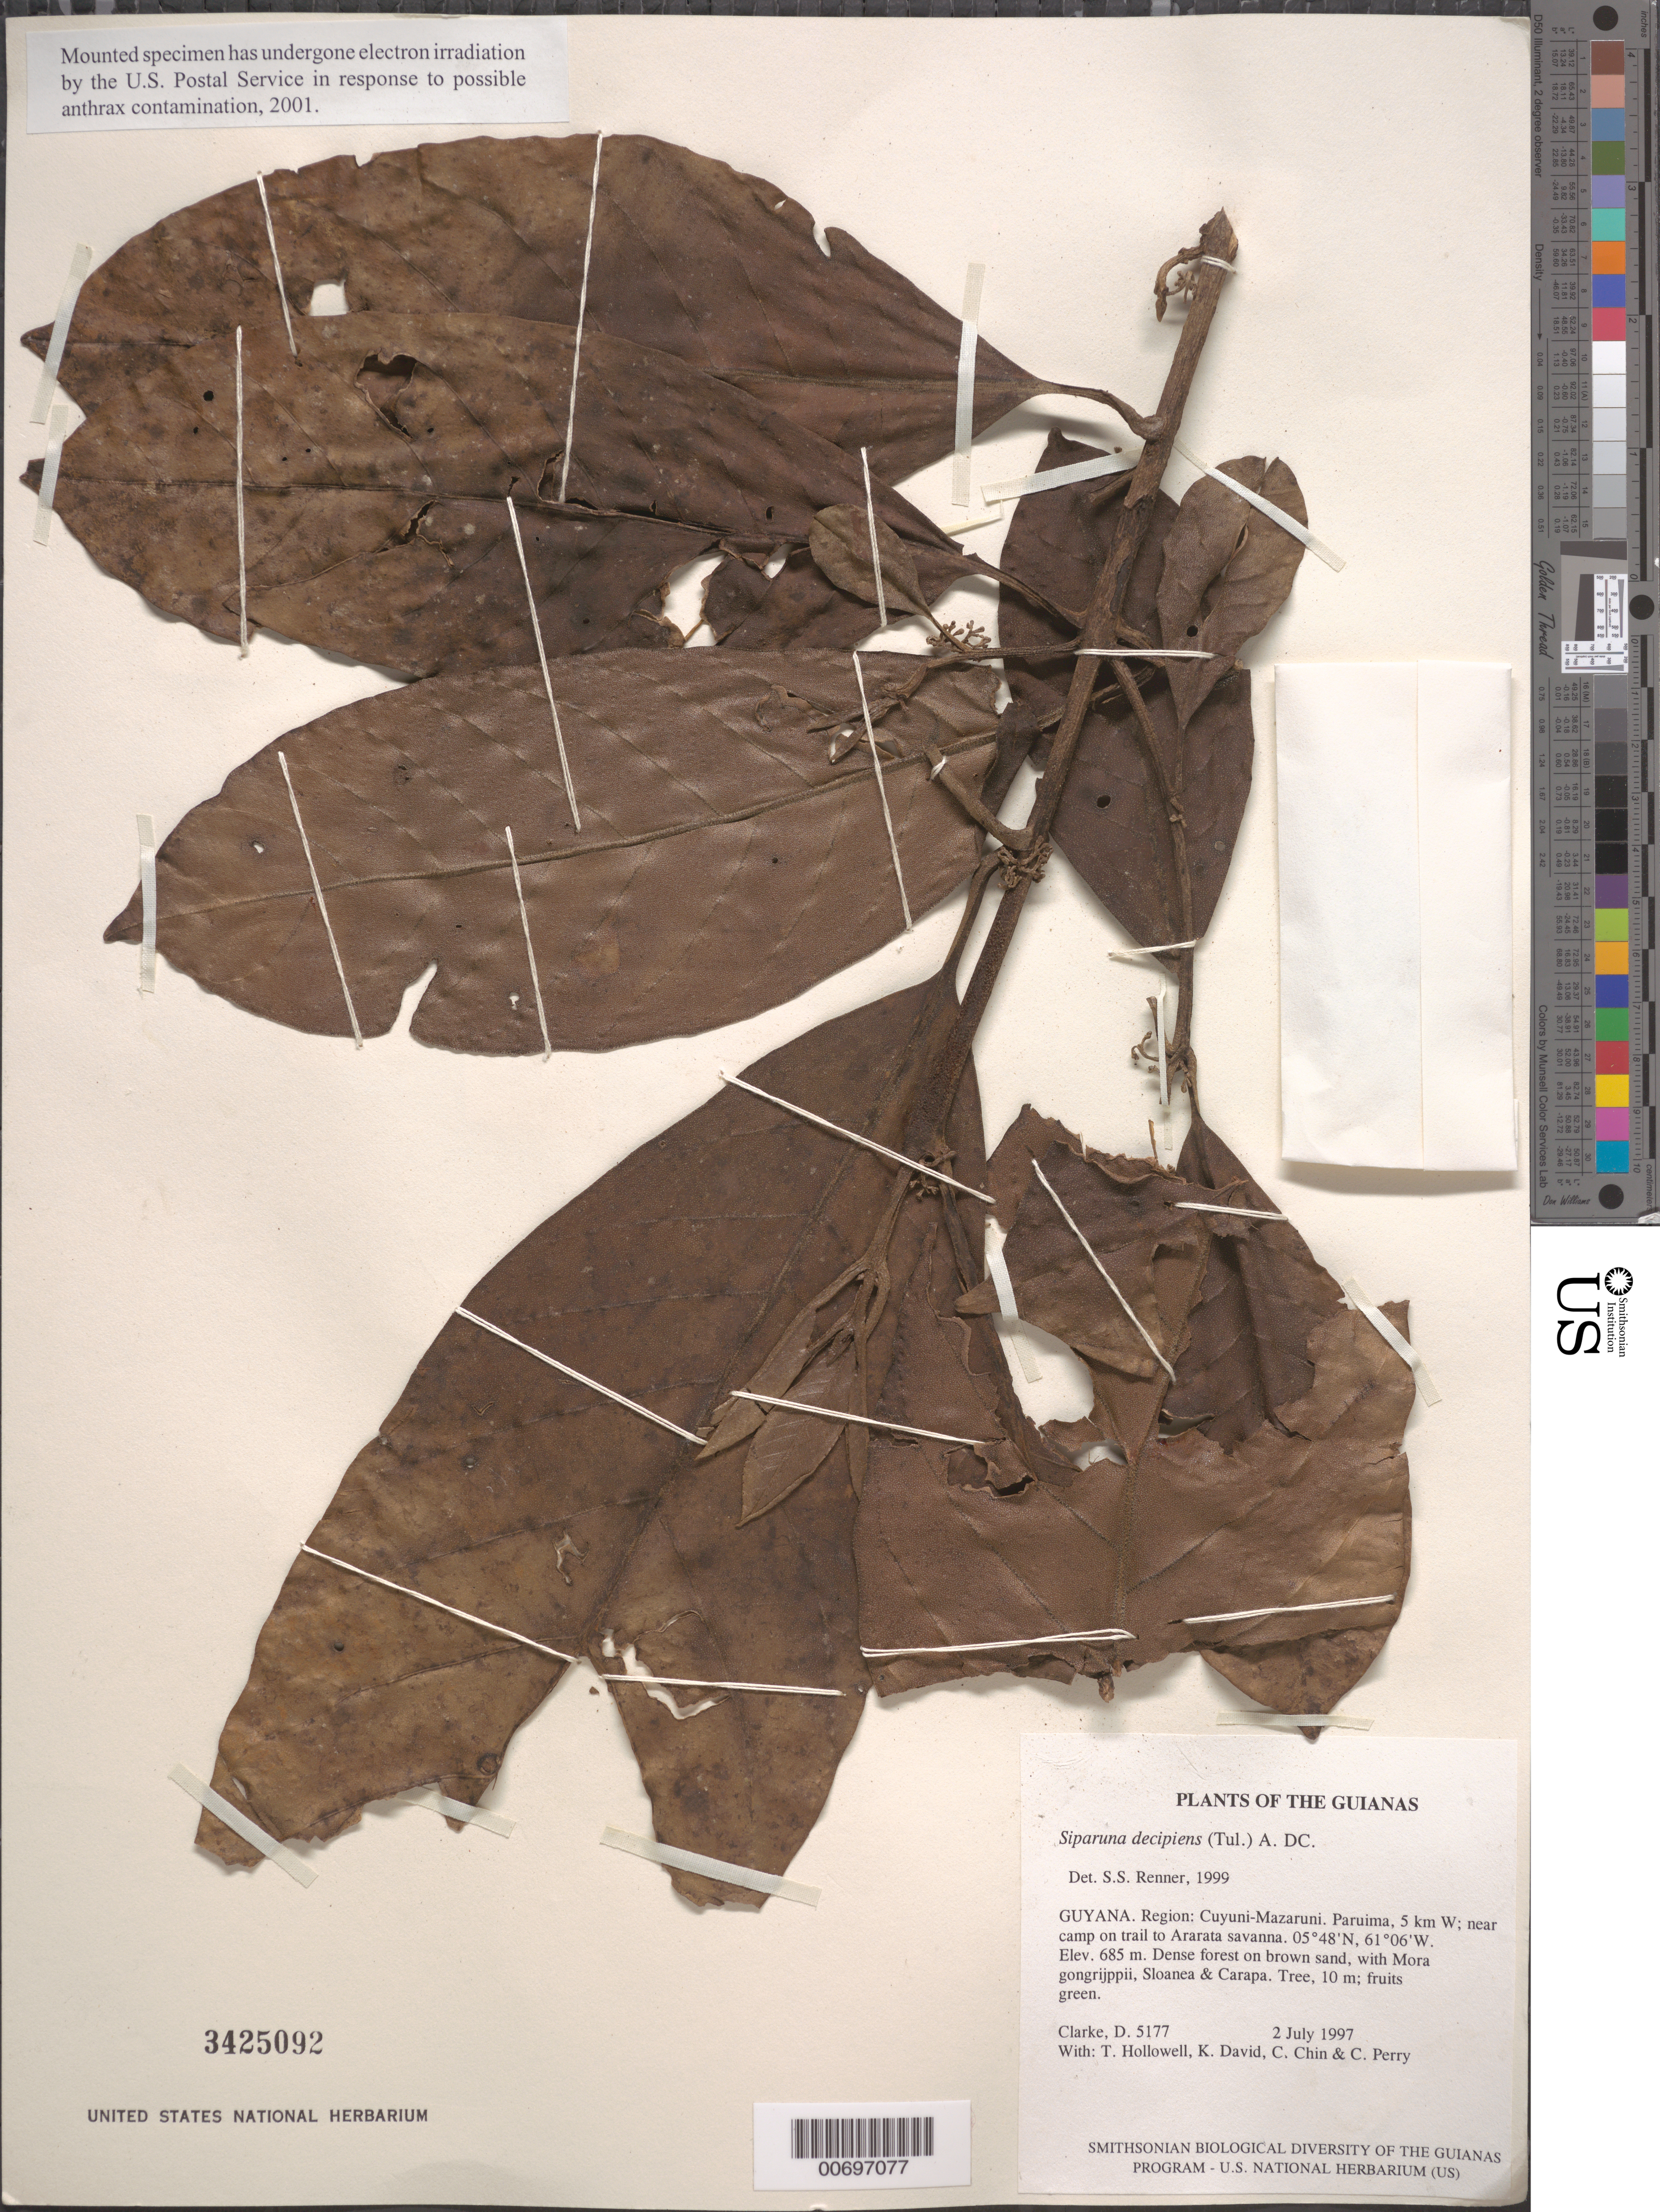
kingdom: Plantae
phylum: Tracheophyta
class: Magnoliopsida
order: Laurales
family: Siparunaceae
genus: Siparuna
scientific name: Siparuna decipiens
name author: (Tul.) A. DC.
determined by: Renner, S. S.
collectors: H. D. Clarke, T. Hollowell, K. David, C. Chin & C. Perry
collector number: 5177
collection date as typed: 2 July 1997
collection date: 1997-07-02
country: Guyana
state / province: Cuyuni-Mazaruni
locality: Paruima, 5 km W; near camp on trail to Ararata savanna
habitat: Dense forest on brown sand, with Mora gongrijppii, Sloanea & Carapa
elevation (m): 685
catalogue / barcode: US 3425092